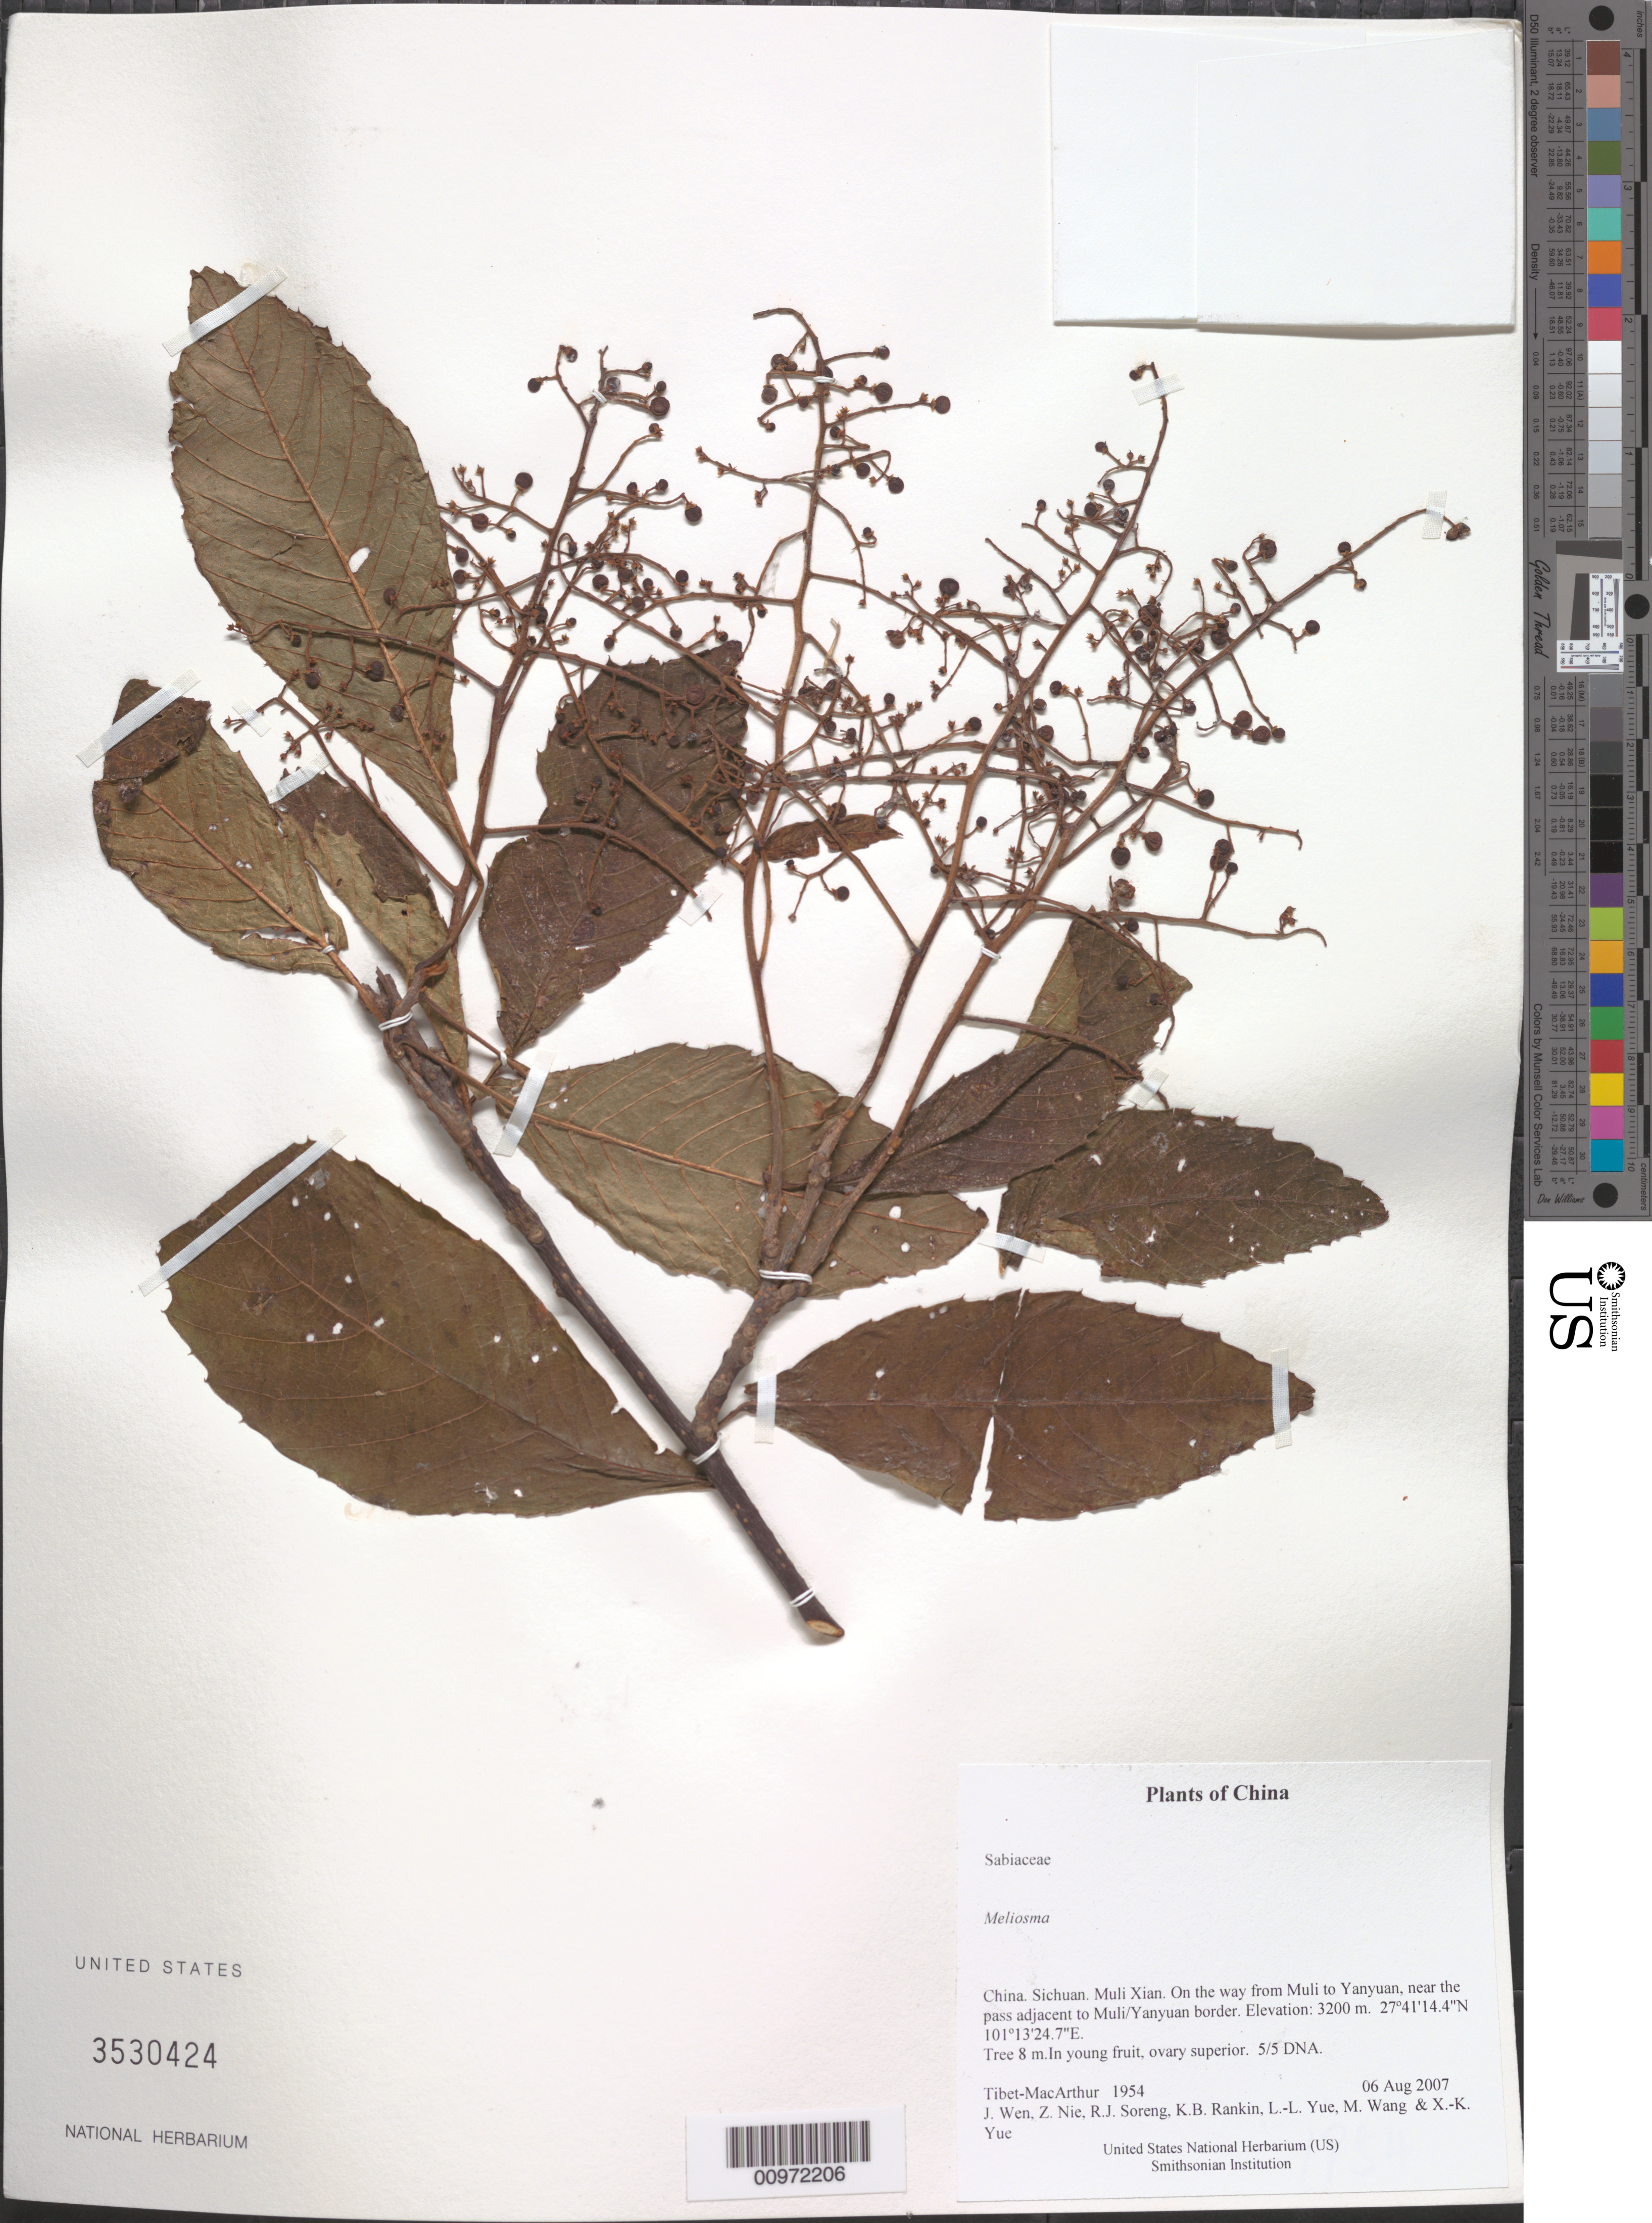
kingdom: Plantae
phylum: Tracheophyta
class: Magnoliopsida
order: Proteales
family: Sabiaceae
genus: Meliosma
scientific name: Meliosma sp.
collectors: Tibet-MacArthur, J. Wen, Z. Nie, R. J. Soreng, K. Rankin, L. Yue, M. Wang & X. Yue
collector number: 1954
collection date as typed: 06 Aug 2007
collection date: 2007-08-06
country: China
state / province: Sichuan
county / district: Muli Xian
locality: On the way from Muli to Yanyuan, near the pass adjacent to Muli/Yanyuan border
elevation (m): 3200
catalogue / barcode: US 3530424